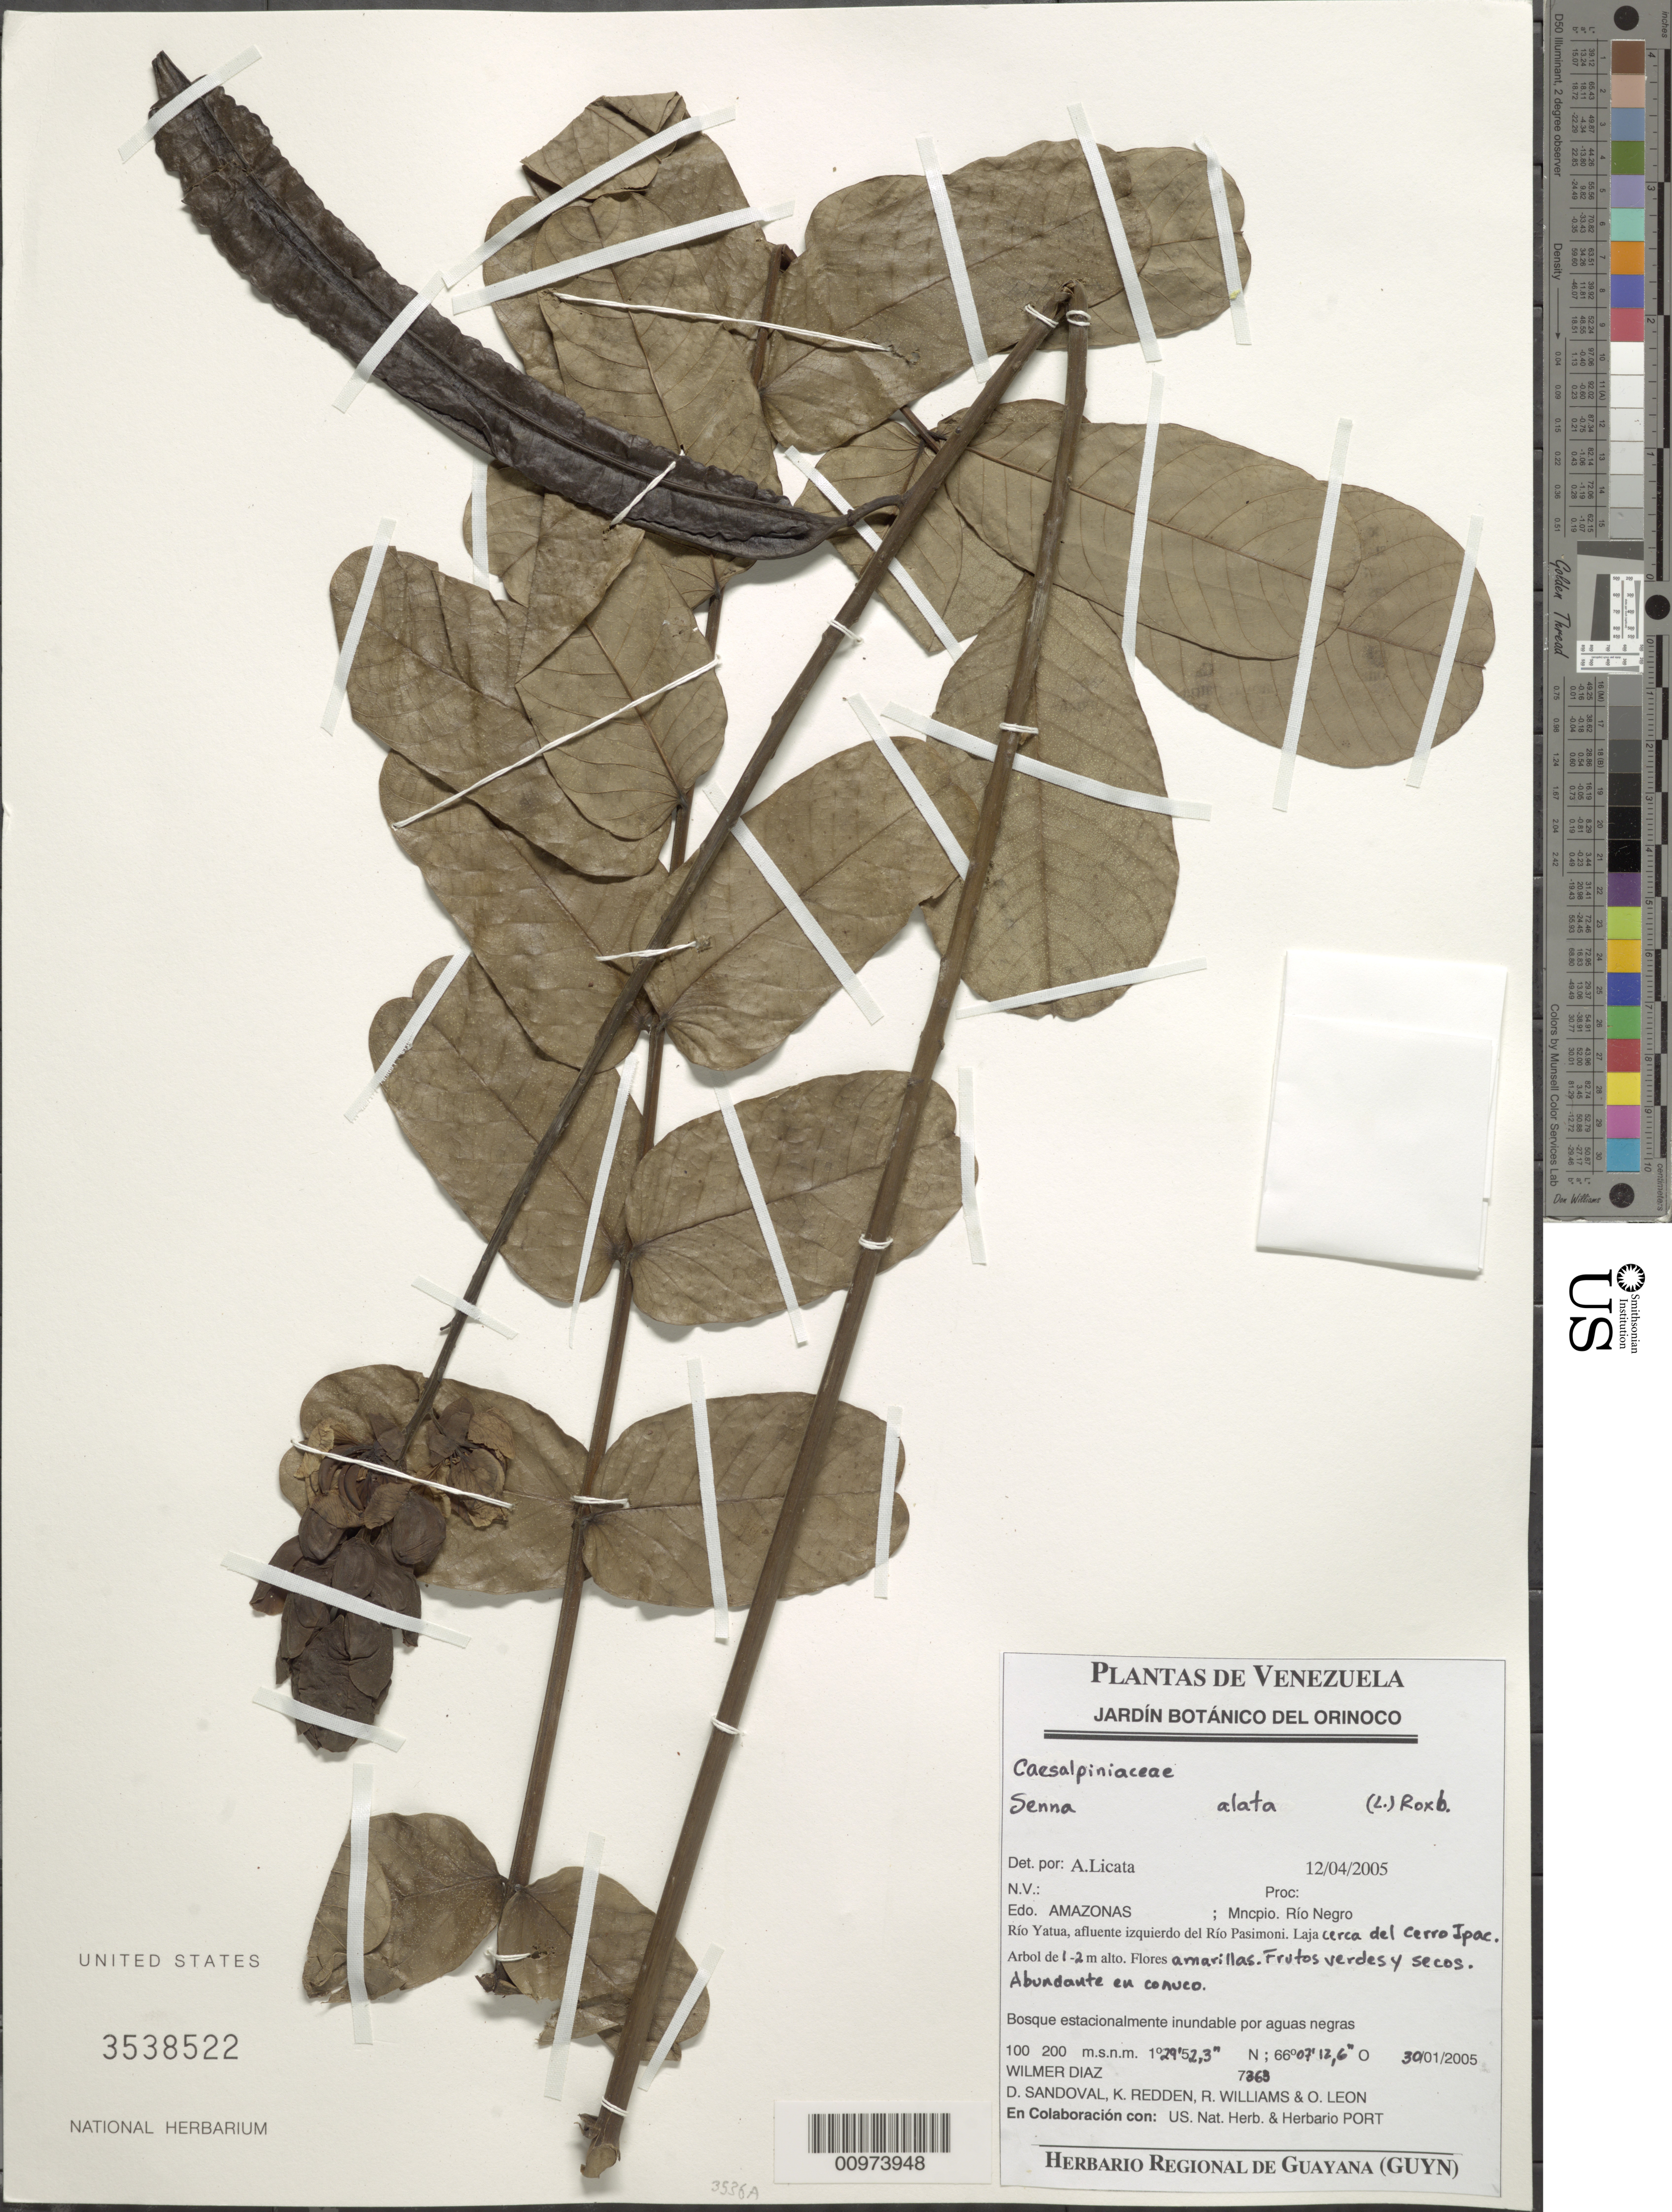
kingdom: Plantae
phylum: Tracheophyta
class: Magnoliopsida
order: Fabales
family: Fabaceae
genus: Senna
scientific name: Senna alata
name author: (L.) Roxb.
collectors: W. Díaz P., D. Sandoval, K. M. Redden, R. Williams & O. León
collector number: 7363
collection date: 2005-01-30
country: Venezuela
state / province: Amazonas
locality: Edo. Amazonas. ; Mncpio: Rio Negro, Rio Yatua, afluente del Rio Pasimoni Laja cerca de cerro Ipac.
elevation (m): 100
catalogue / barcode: US 3538522